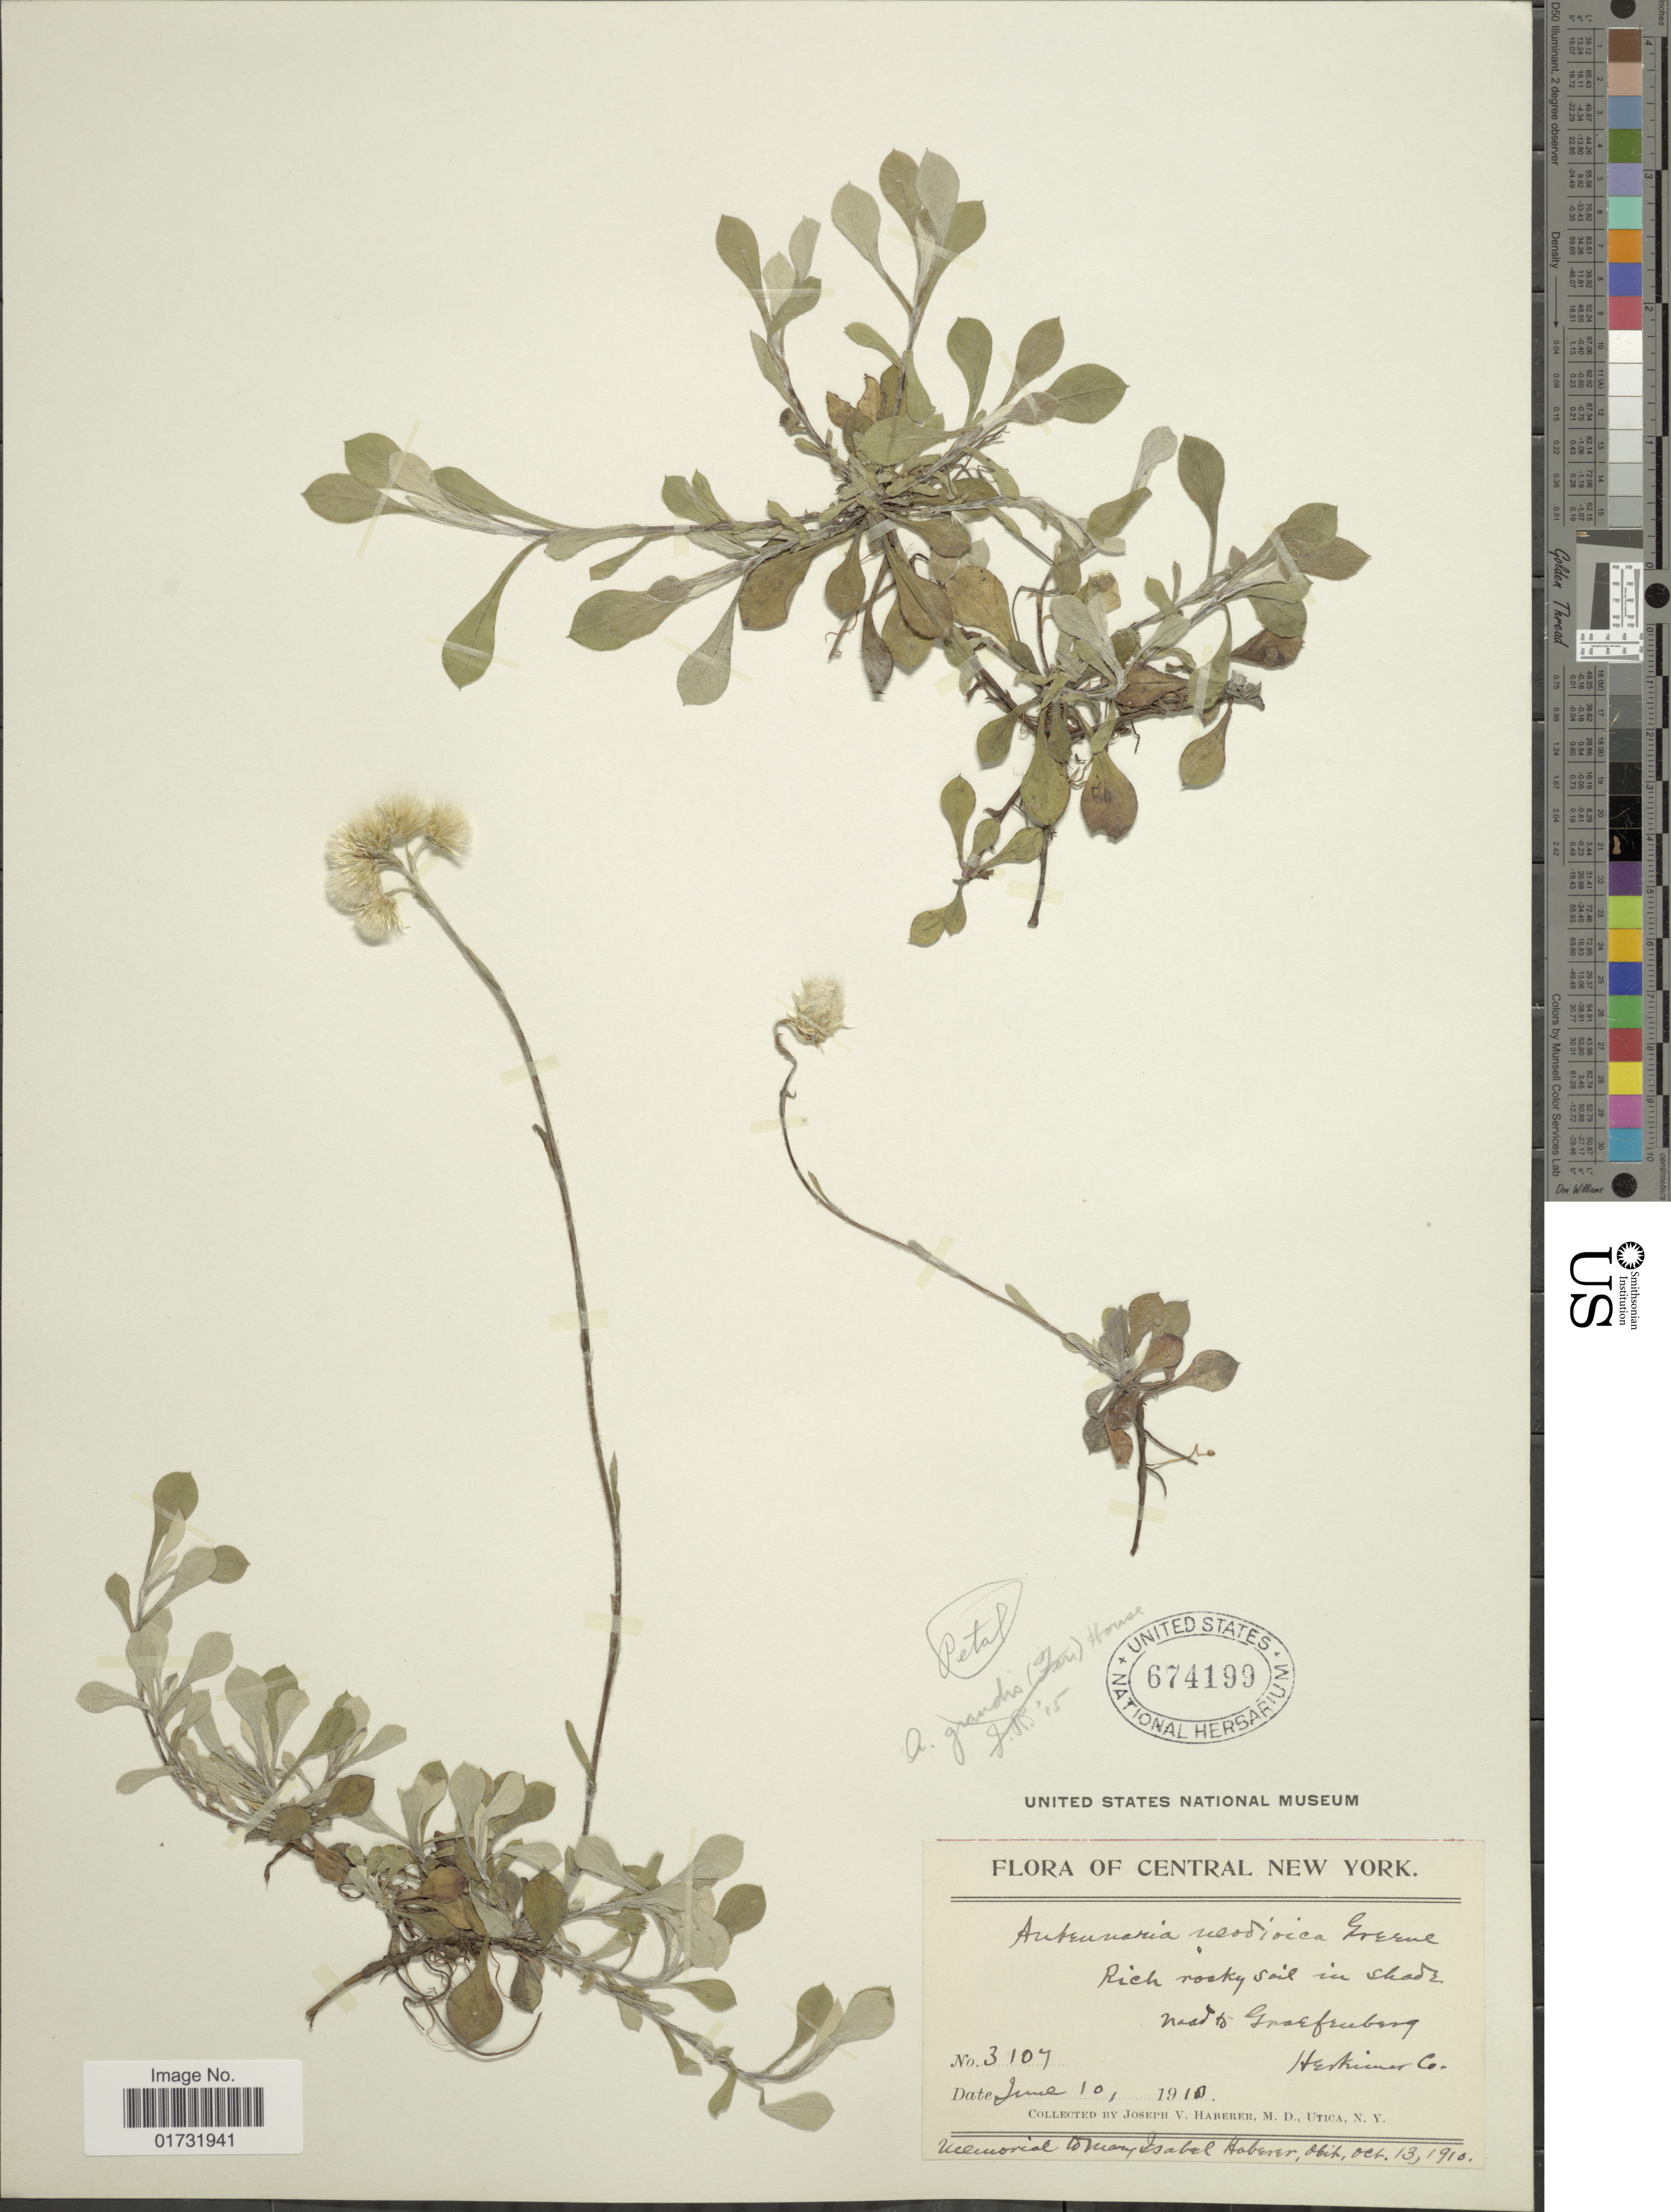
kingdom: Plantae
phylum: Tracheophyta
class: Magnoliopsida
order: Asterales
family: Asteraceae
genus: Antennaria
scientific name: Antennaria neodioica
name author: Greene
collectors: J. V. Haberer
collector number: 3107*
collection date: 1910-06-10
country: United States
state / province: New York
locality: Central New York. road to Graefruberg Herkimer Co.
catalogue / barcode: US 674199